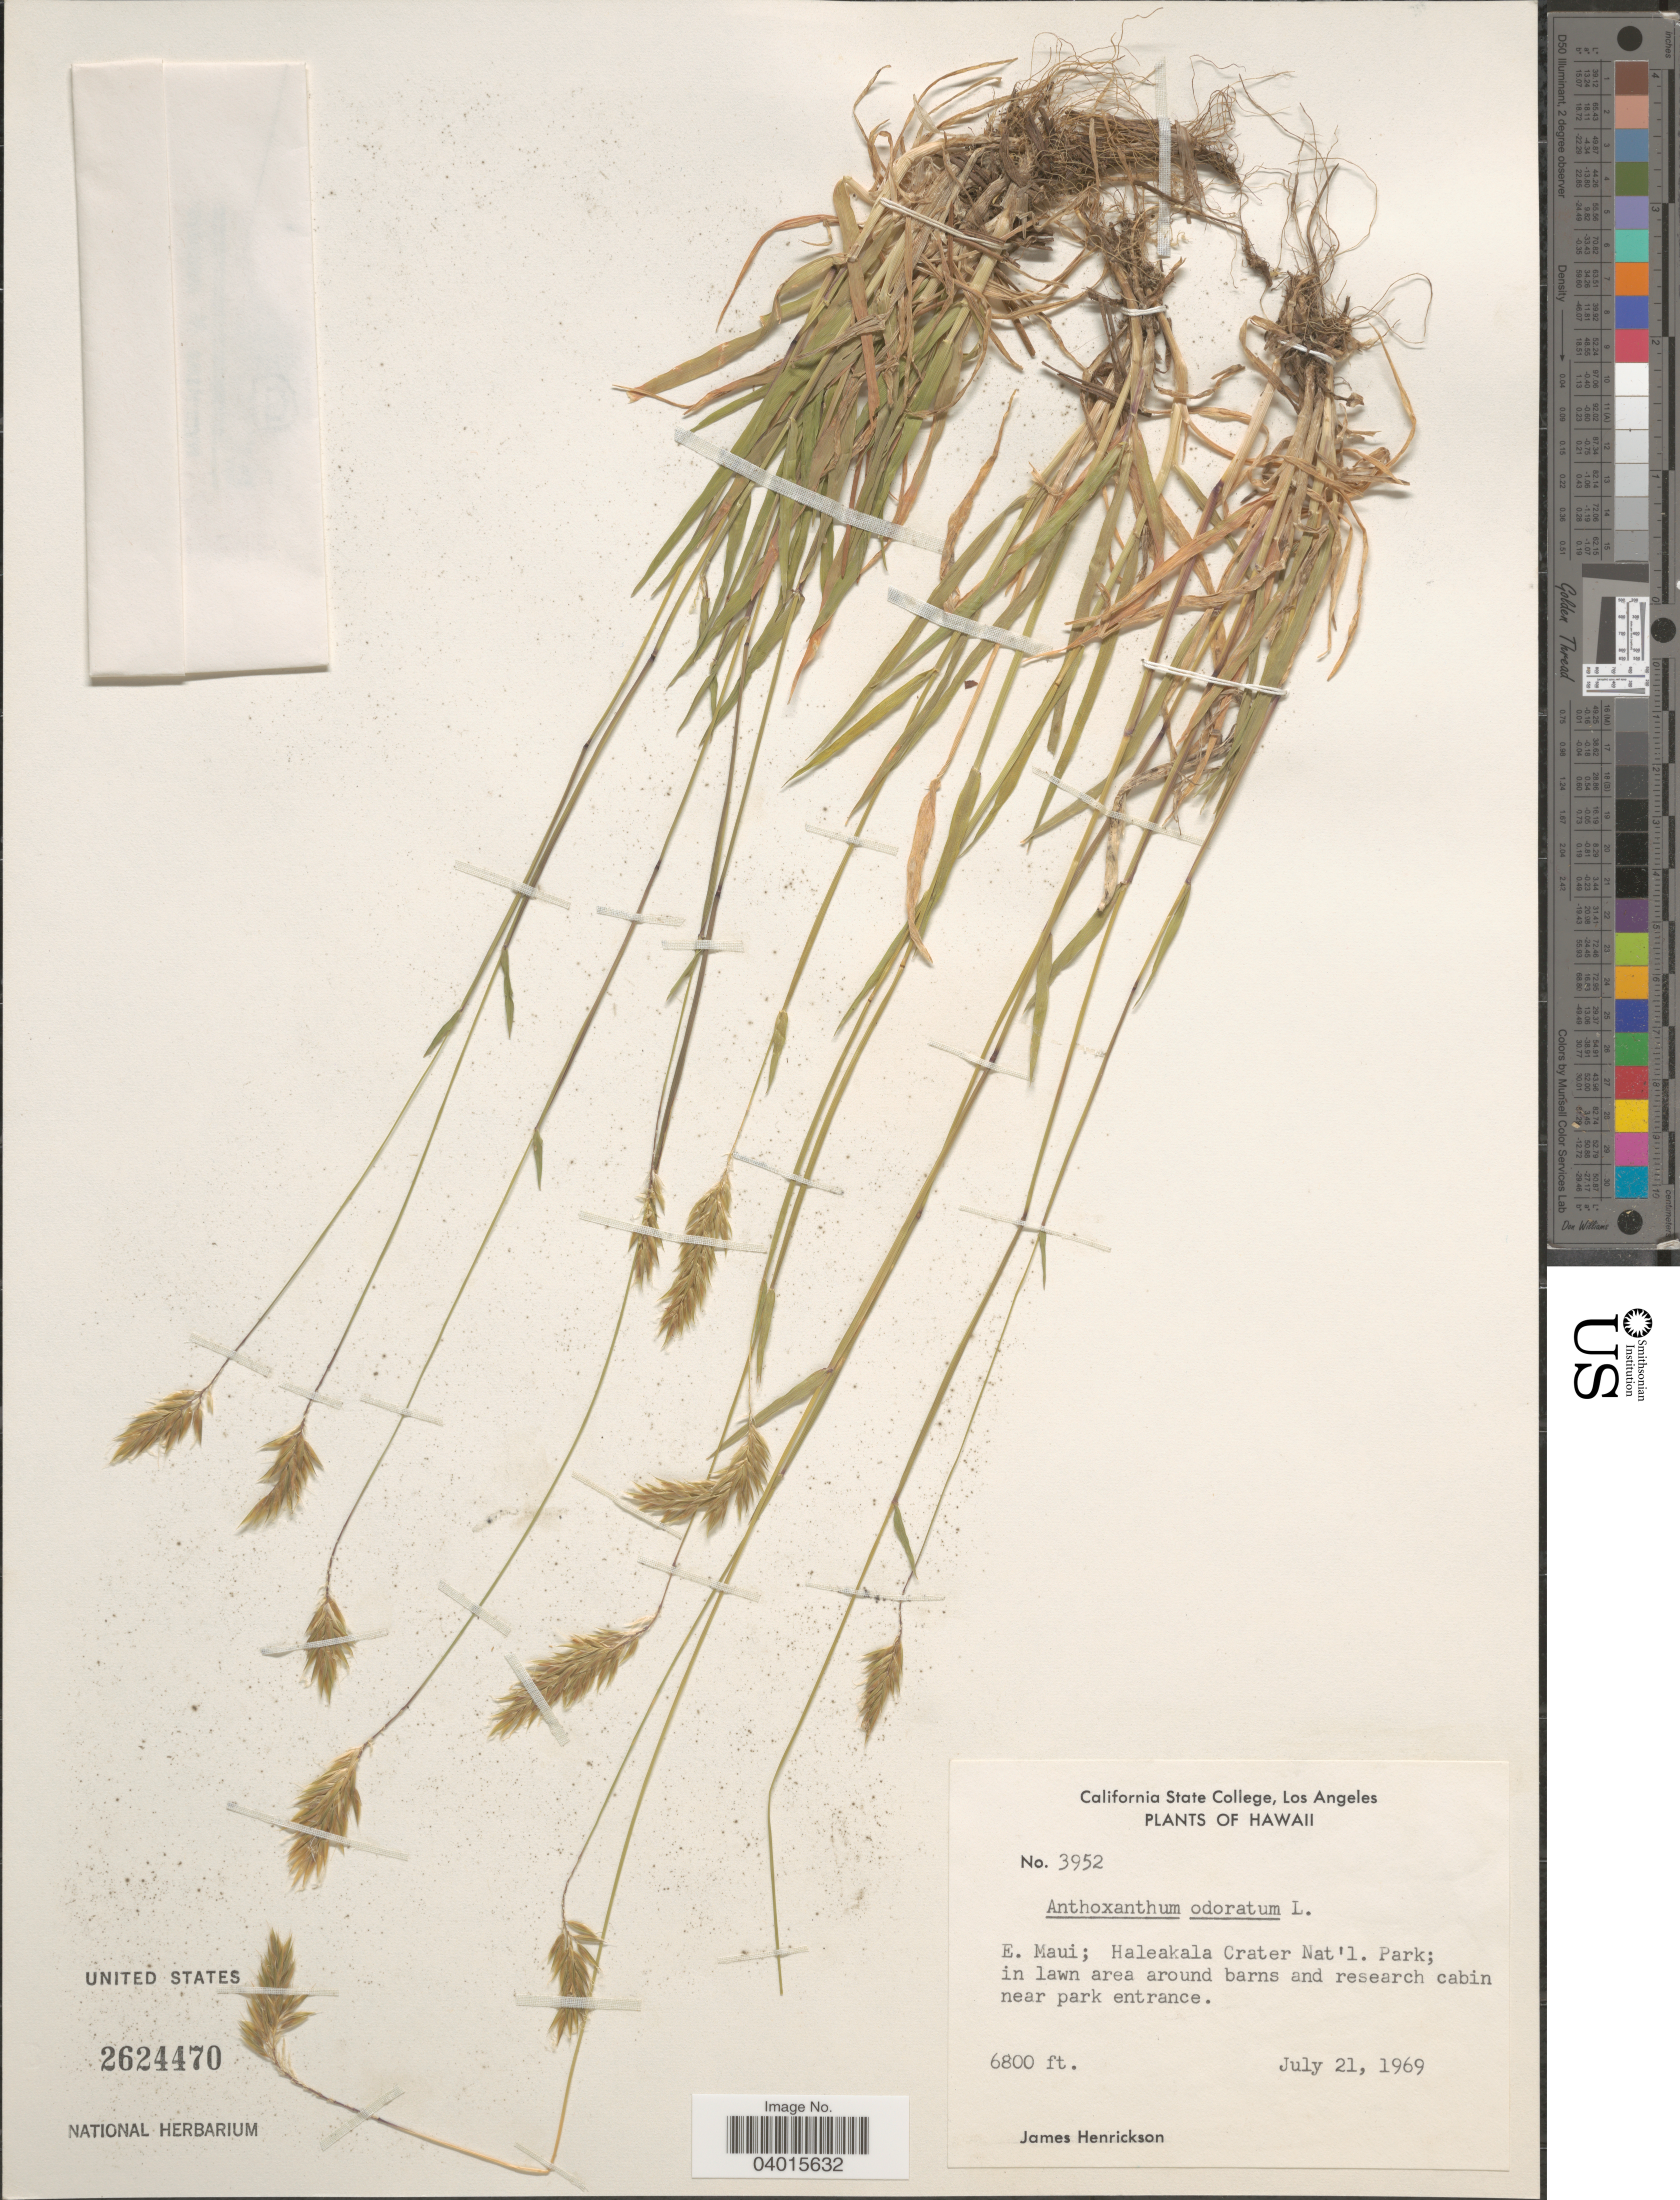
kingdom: Plantae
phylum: Tracheophyta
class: Liliopsida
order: Poales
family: Poaceae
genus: Anthoxanthum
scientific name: Anthoxanthum odoratum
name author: L.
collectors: J. S. Henrickson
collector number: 3952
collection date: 1969-07-21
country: United States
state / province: Hawaii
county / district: Maui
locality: E. Maui; Haleakala Crater Nat'l. Park; in lawn area around barns and research cabin near park entrance.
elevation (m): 2073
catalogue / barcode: US 2624470